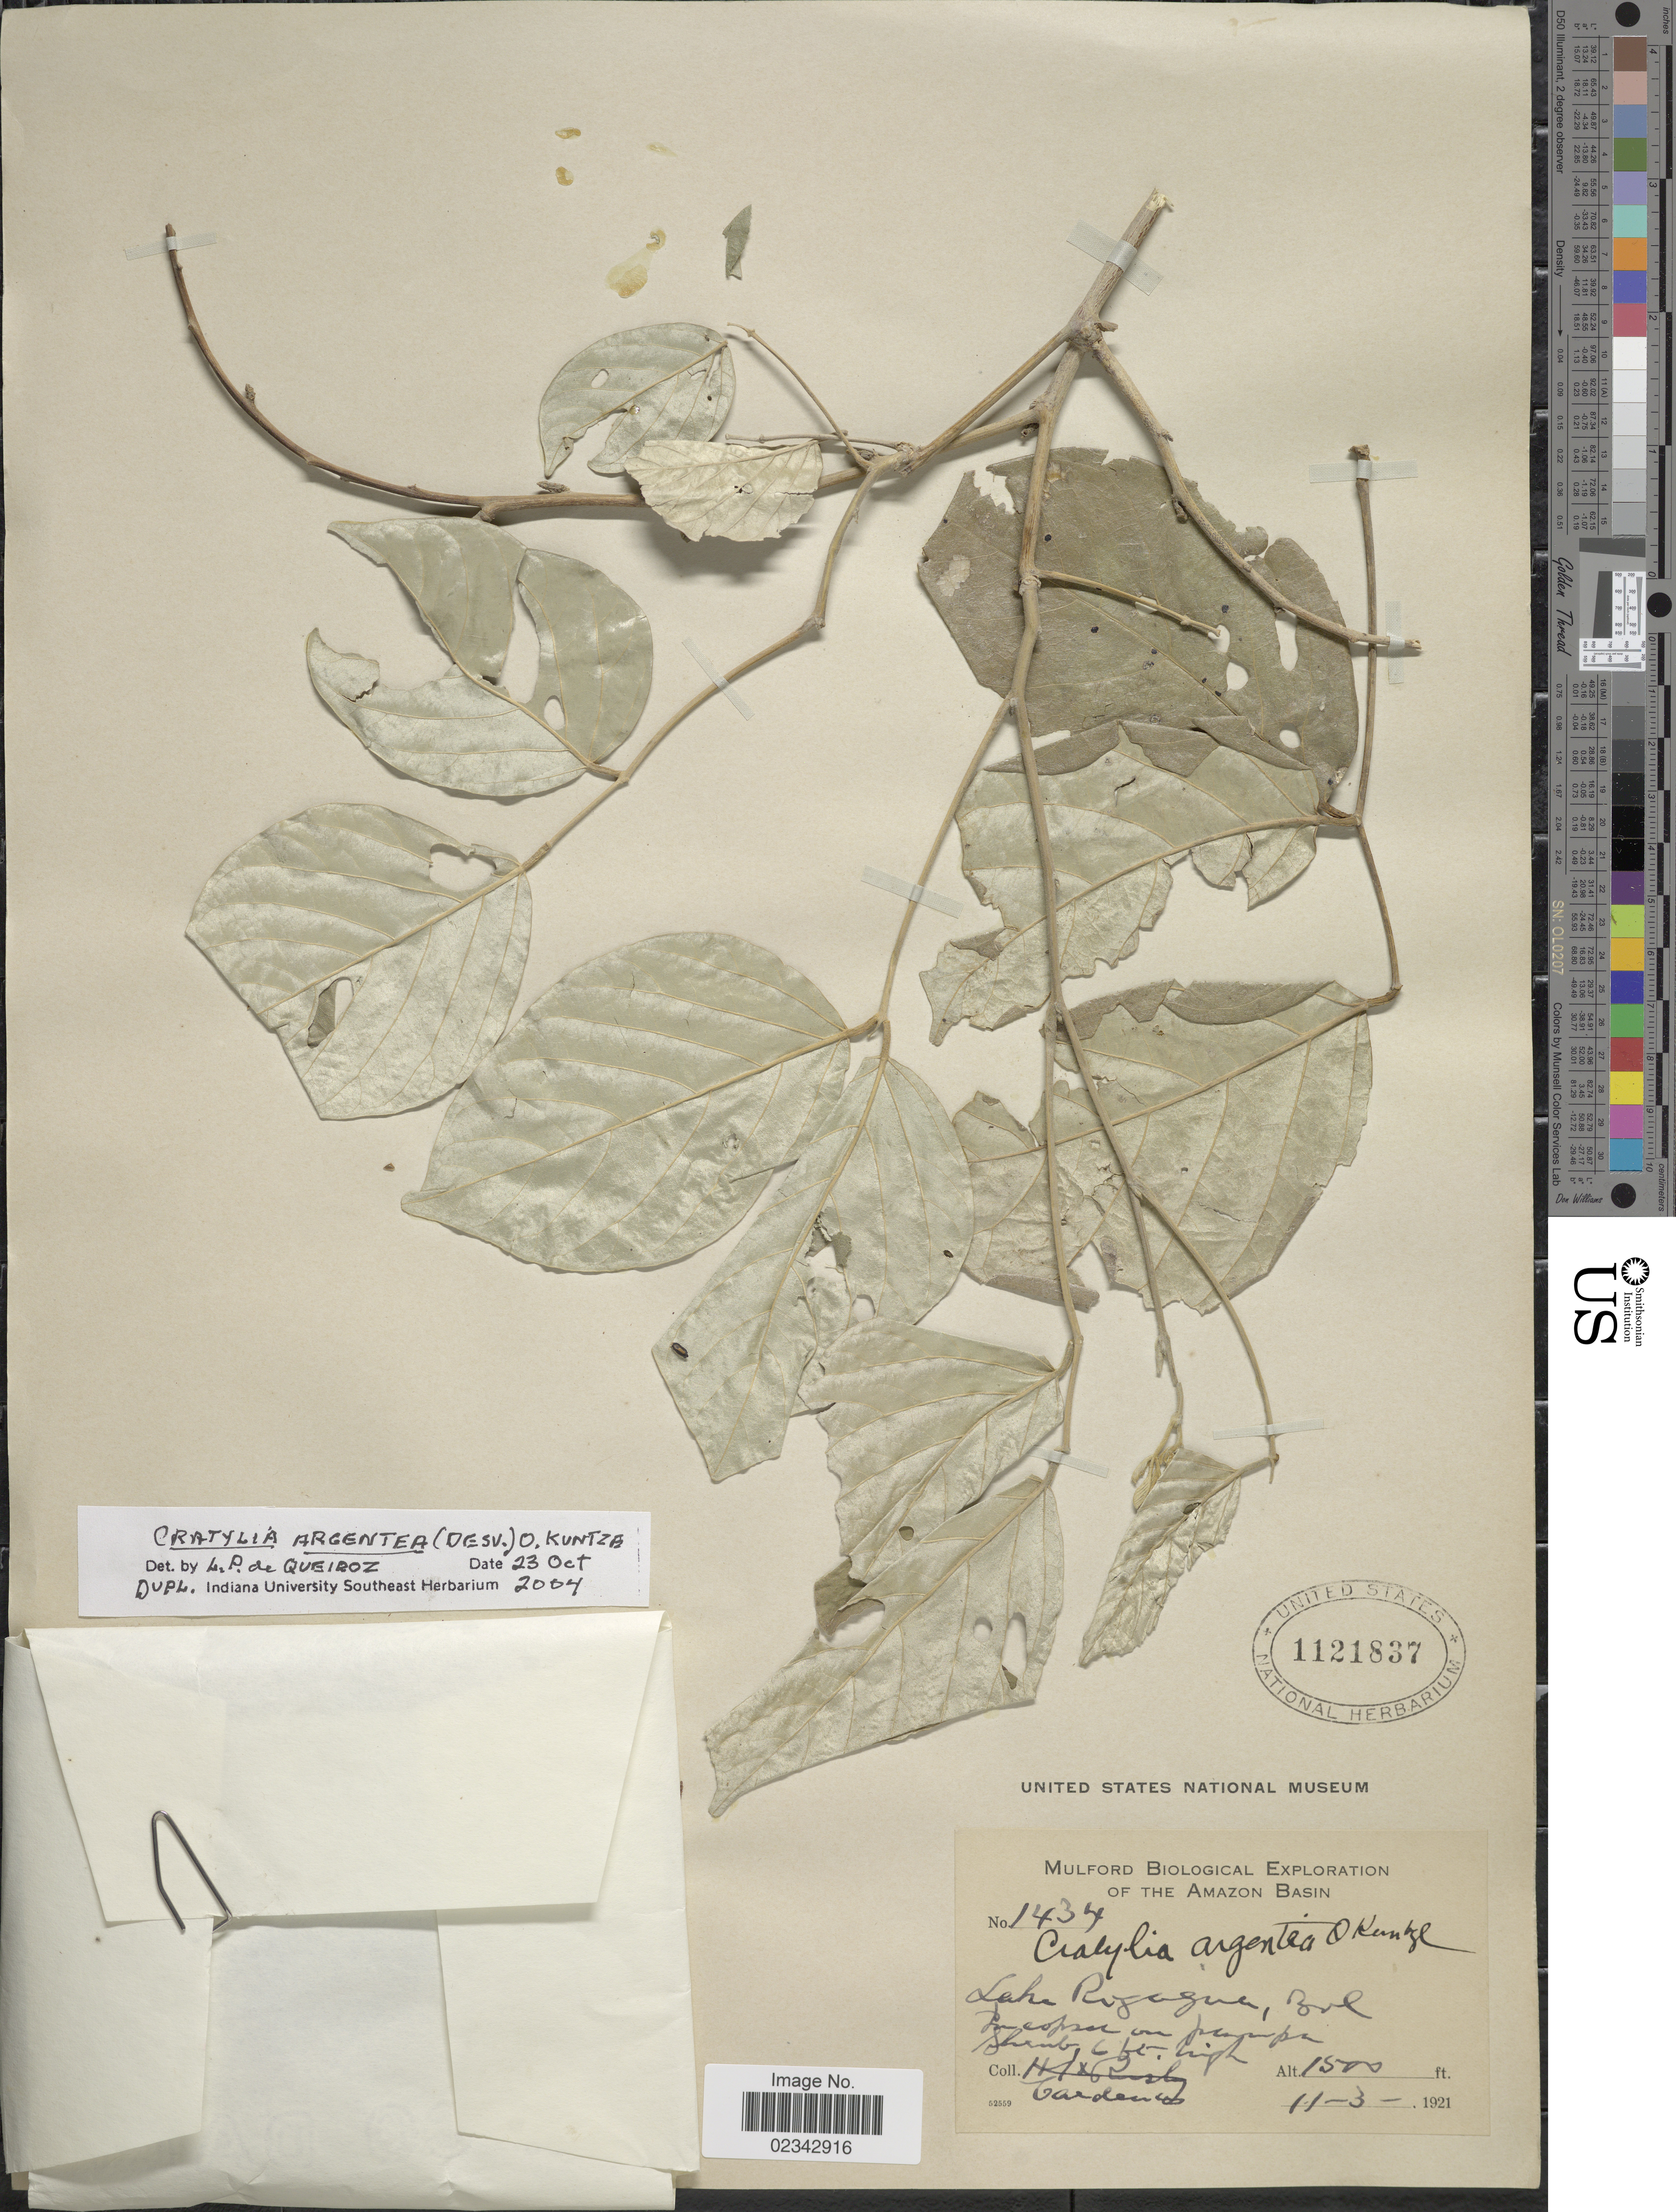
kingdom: Plantae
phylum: Tracheophyta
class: Magnoliopsida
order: Fabales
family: Fabaceae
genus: Cratylia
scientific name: Cratylia argentea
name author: (Desv.) Kuntze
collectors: M. Cárdenas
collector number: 1434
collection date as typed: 11-3-1921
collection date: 1921-11-03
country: Bolivia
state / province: Beni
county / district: José Ballivián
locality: Lake Rogagua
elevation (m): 457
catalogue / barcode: US 1121837